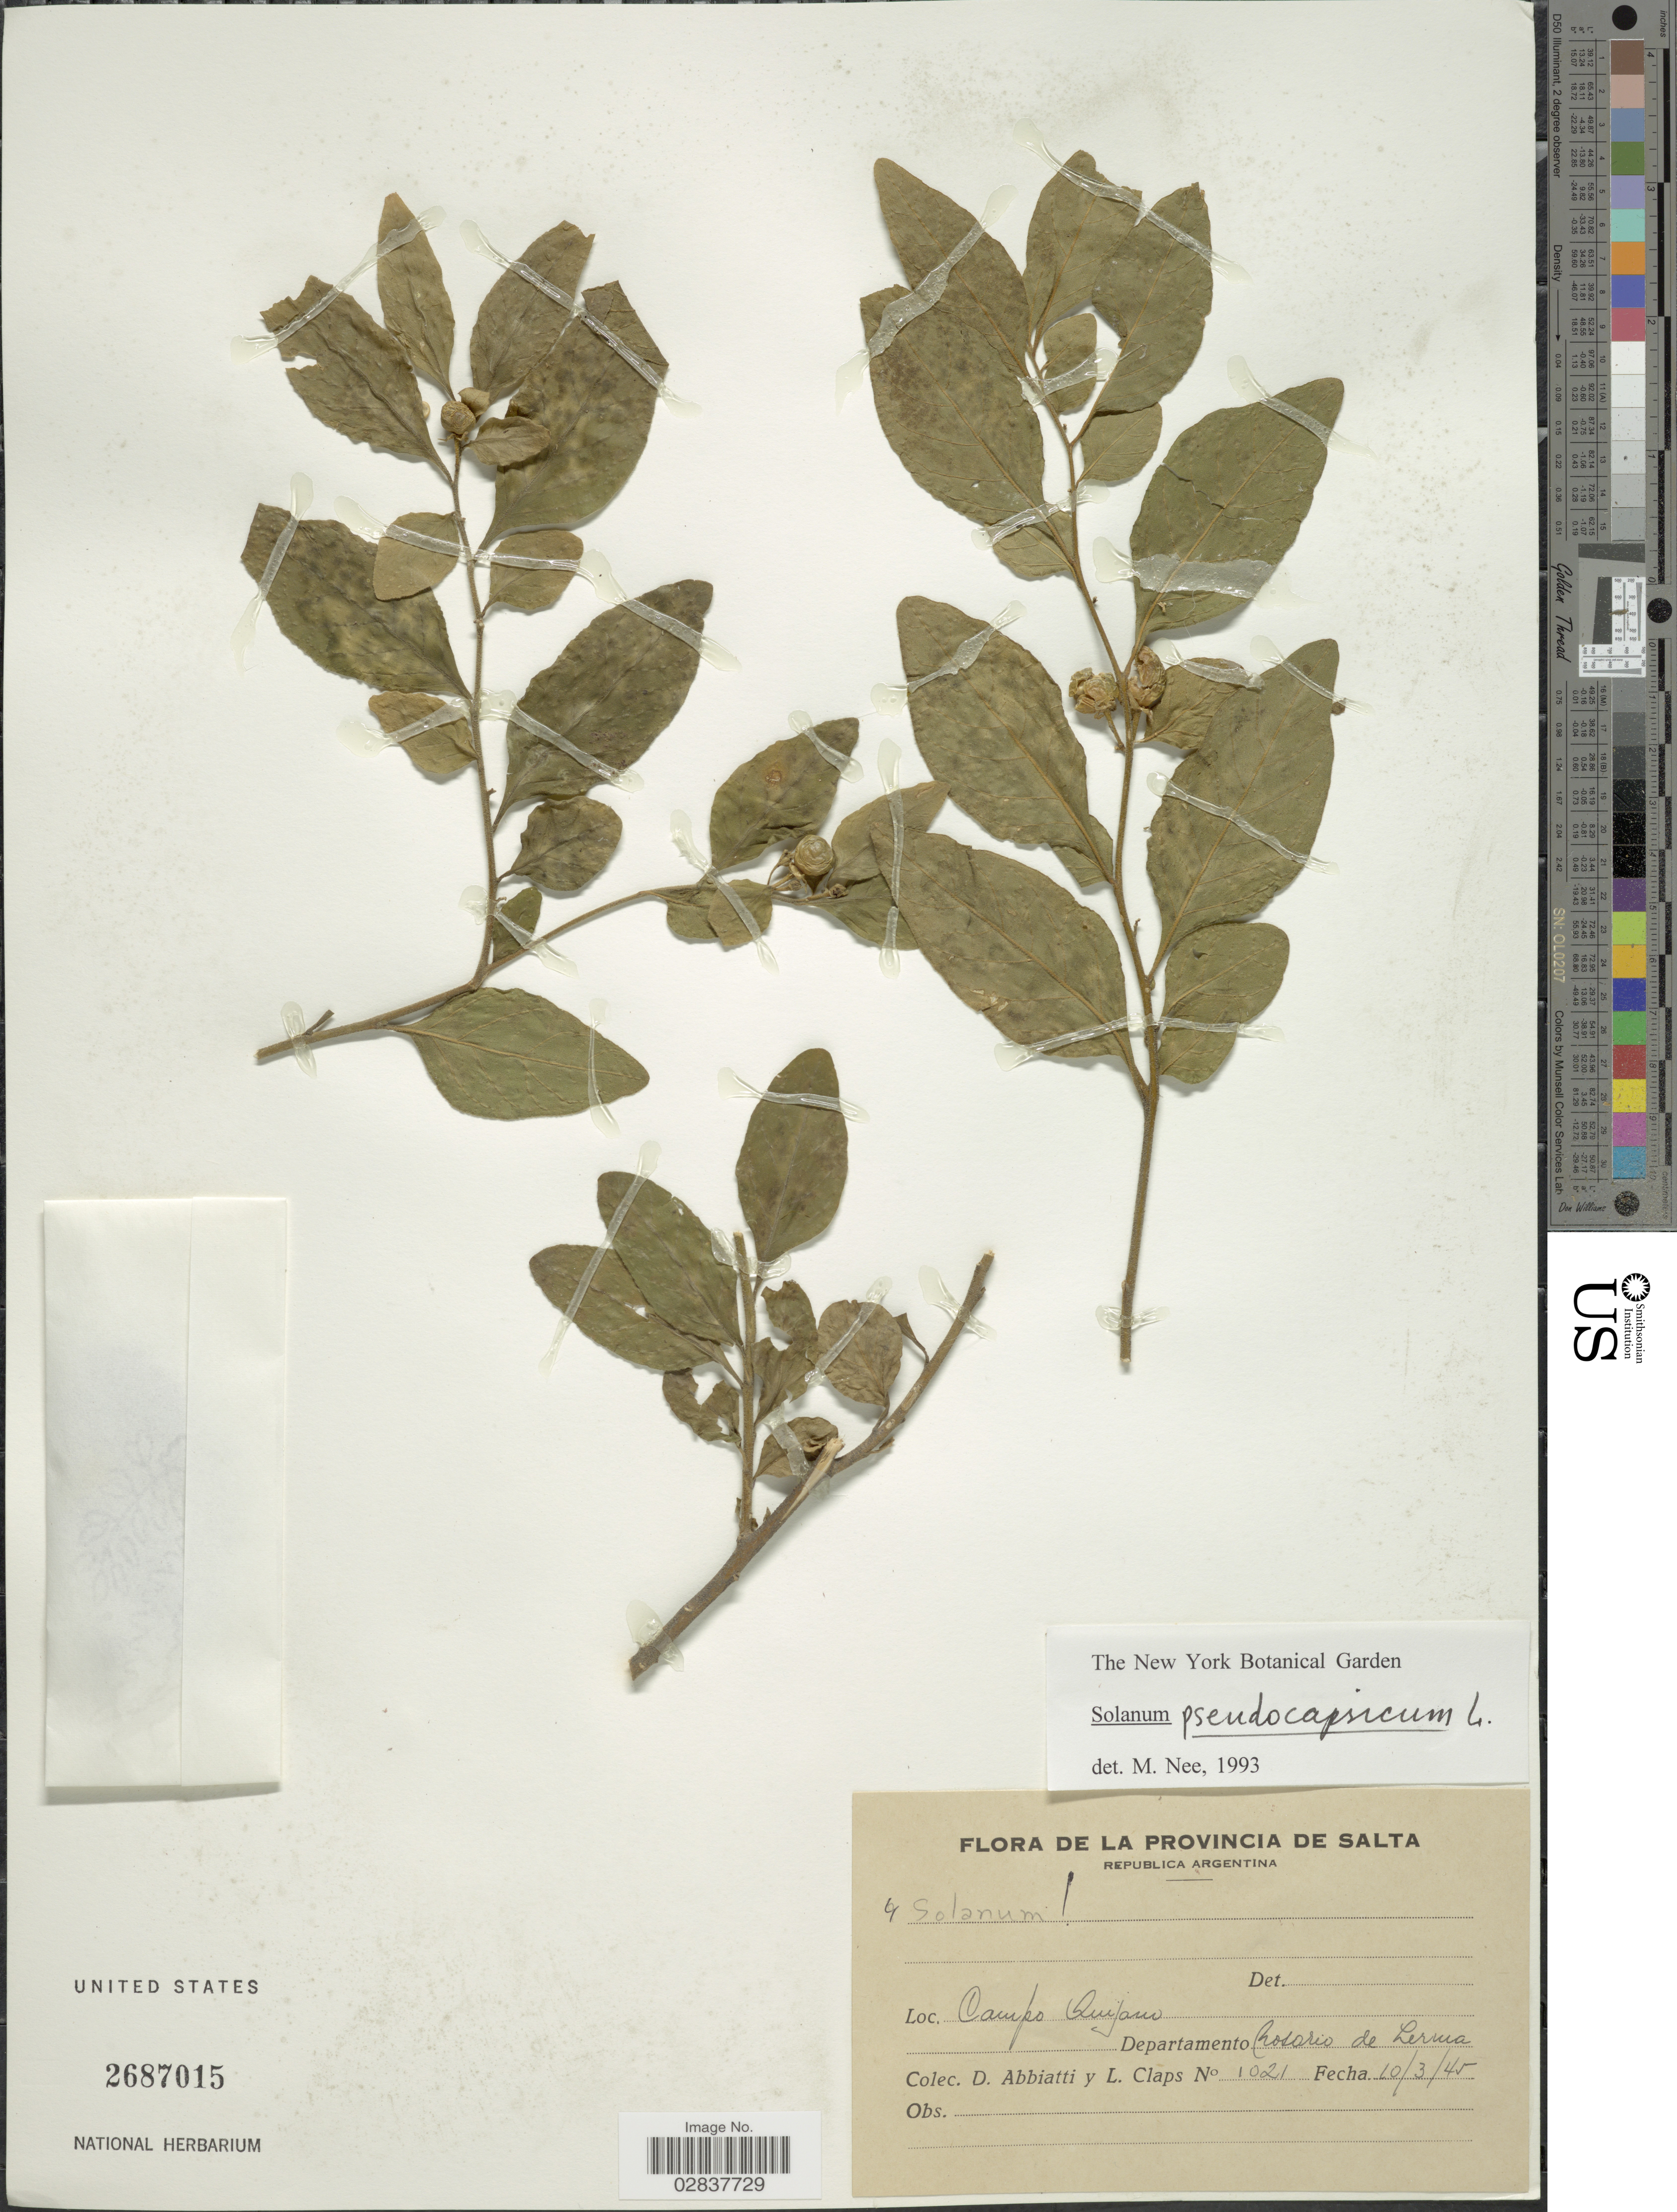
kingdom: Plantae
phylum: Tracheophyta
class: Magnoliopsida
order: Solanales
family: Solanaceae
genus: Solanum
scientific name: Solanum pseudocapsicum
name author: L.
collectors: D. Abbiatti & L. Claps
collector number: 1021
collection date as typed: Transcribed d/m/y: 10/3/45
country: Argentina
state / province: Salta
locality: Campo Quijano, Departamento Rosario de Lerma.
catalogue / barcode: US 2687015